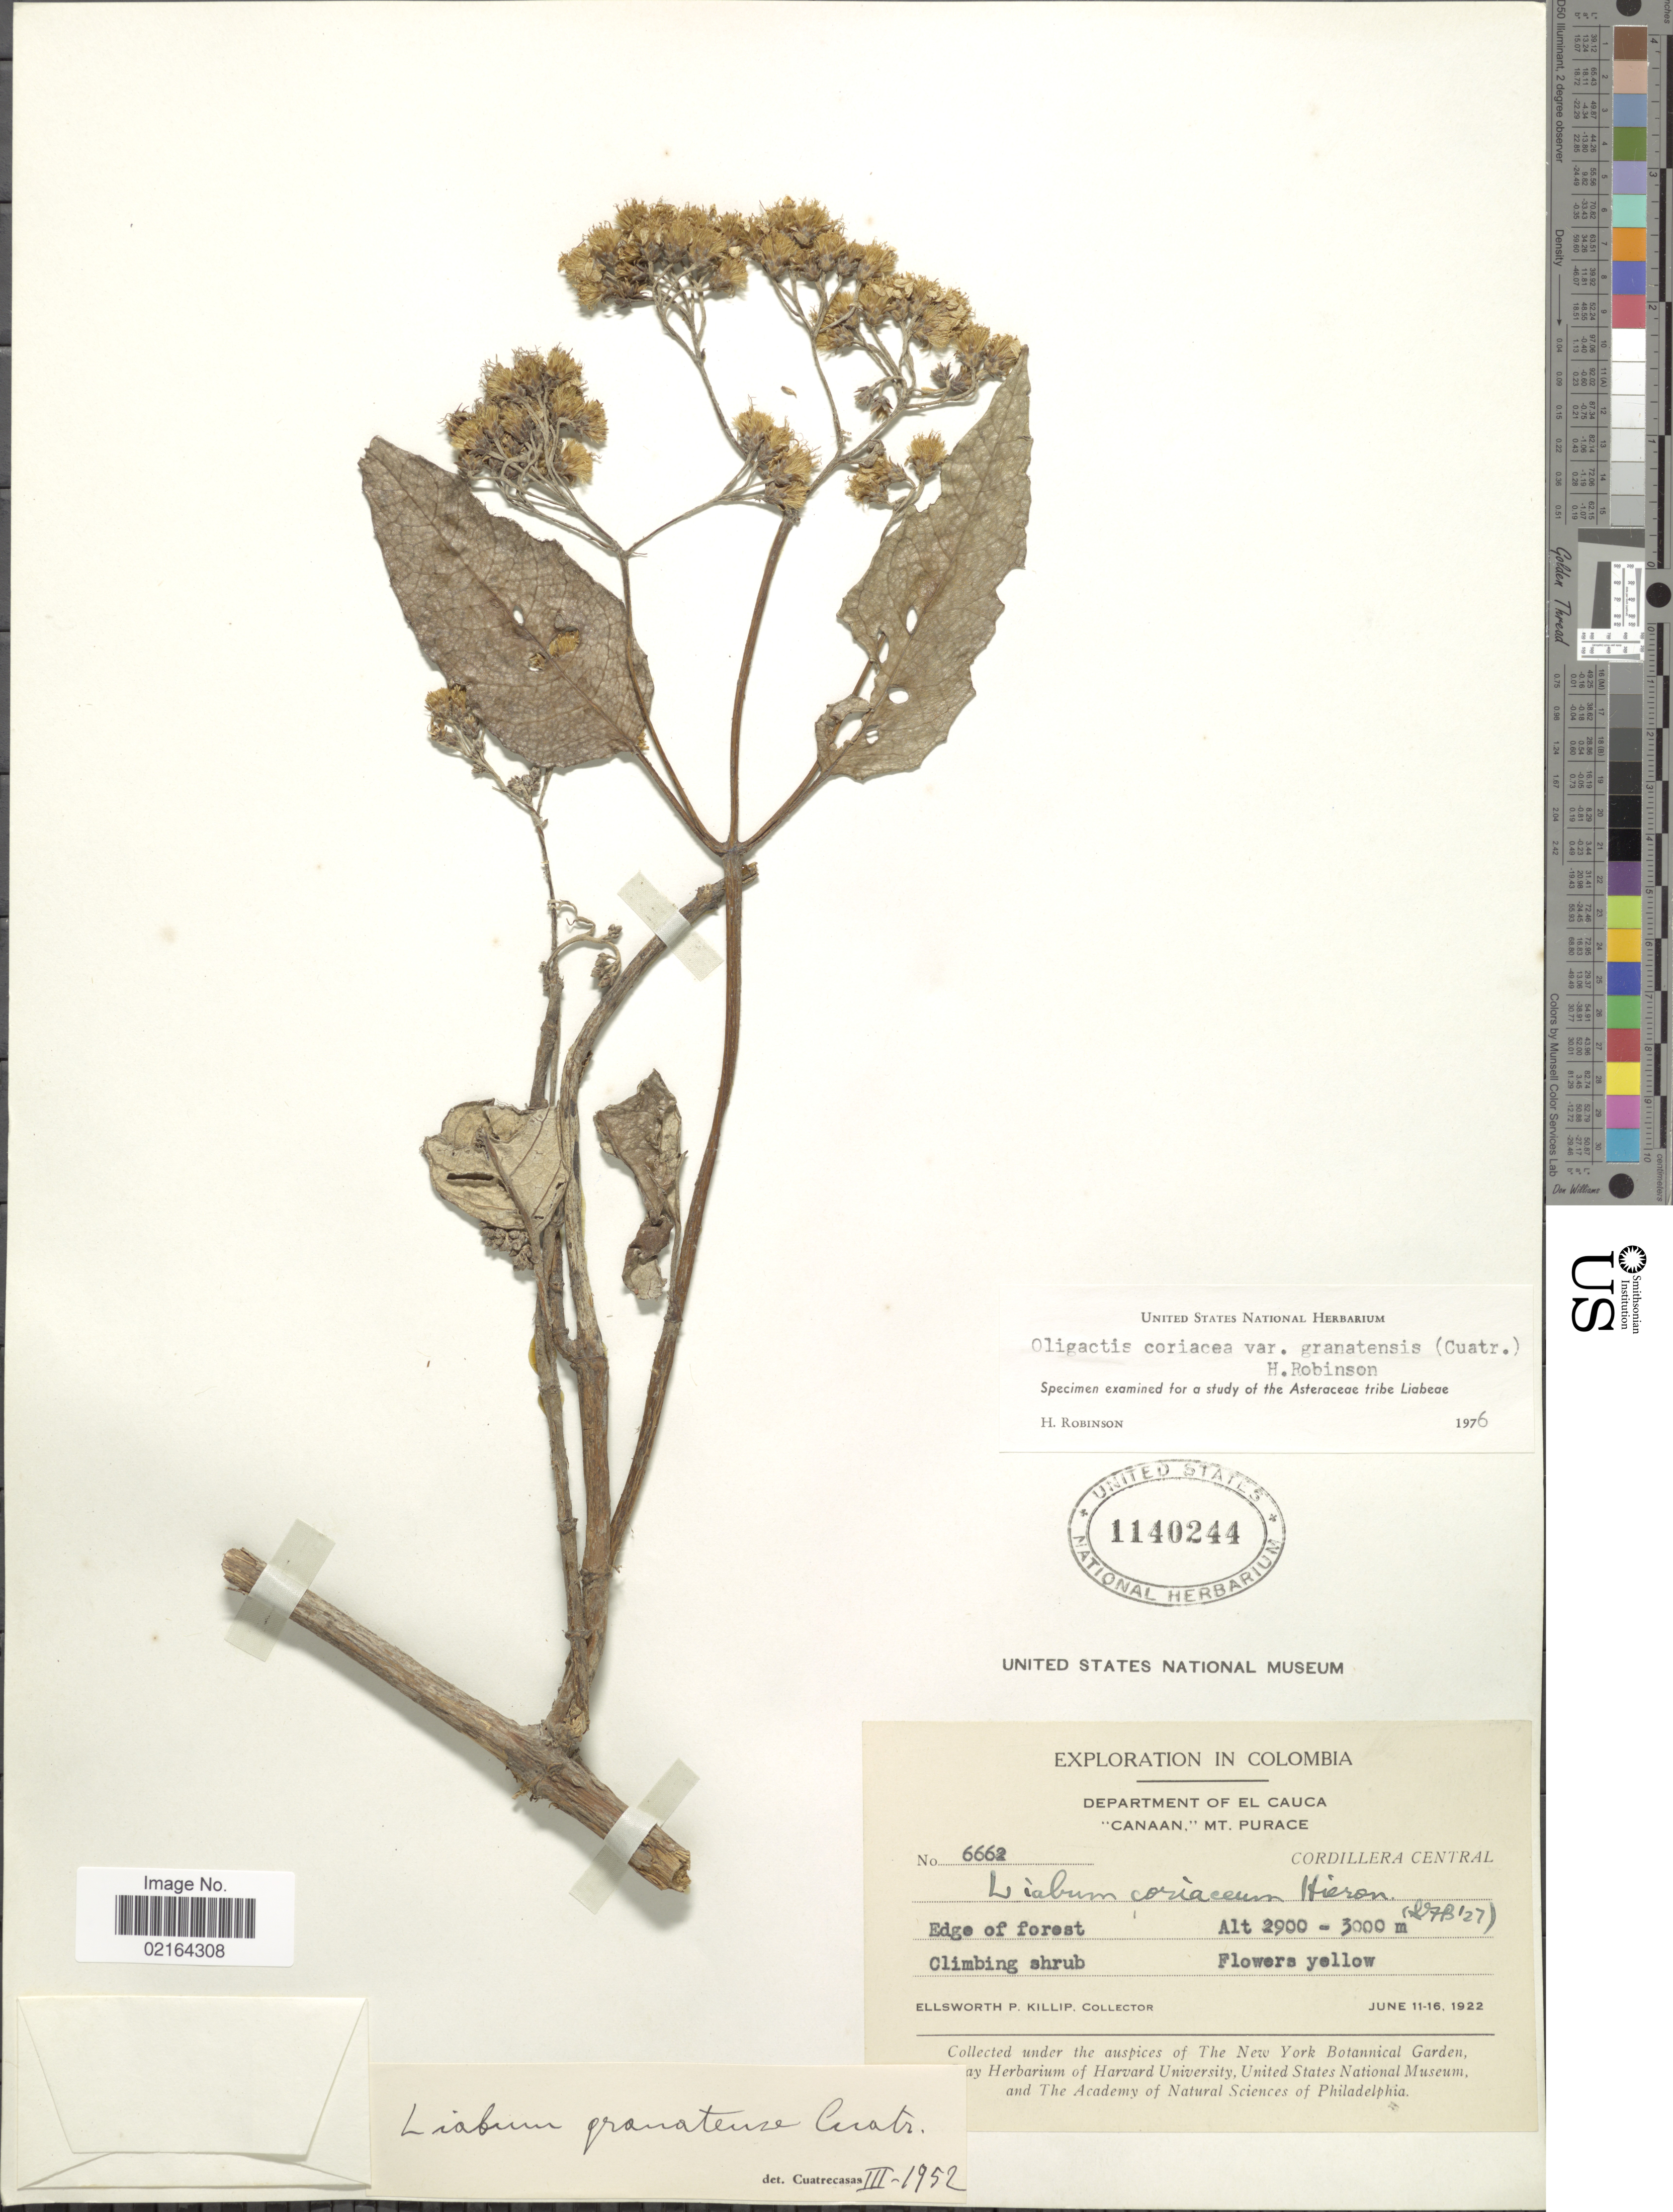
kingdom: Plantae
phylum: Tracheophyta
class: Magnoliopsida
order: Asterales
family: Asteraceae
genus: Sampera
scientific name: Sampera coriacea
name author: (Hieron.) V.A. Funk & H. Rob.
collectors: E. P. Killip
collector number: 6662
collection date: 1922-06-11/1922-06-16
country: Colombia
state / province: Cauca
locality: Department of El Cauca, Canaan, Mt. Purace, Cordillera Central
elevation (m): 2900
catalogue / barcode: US 1140244